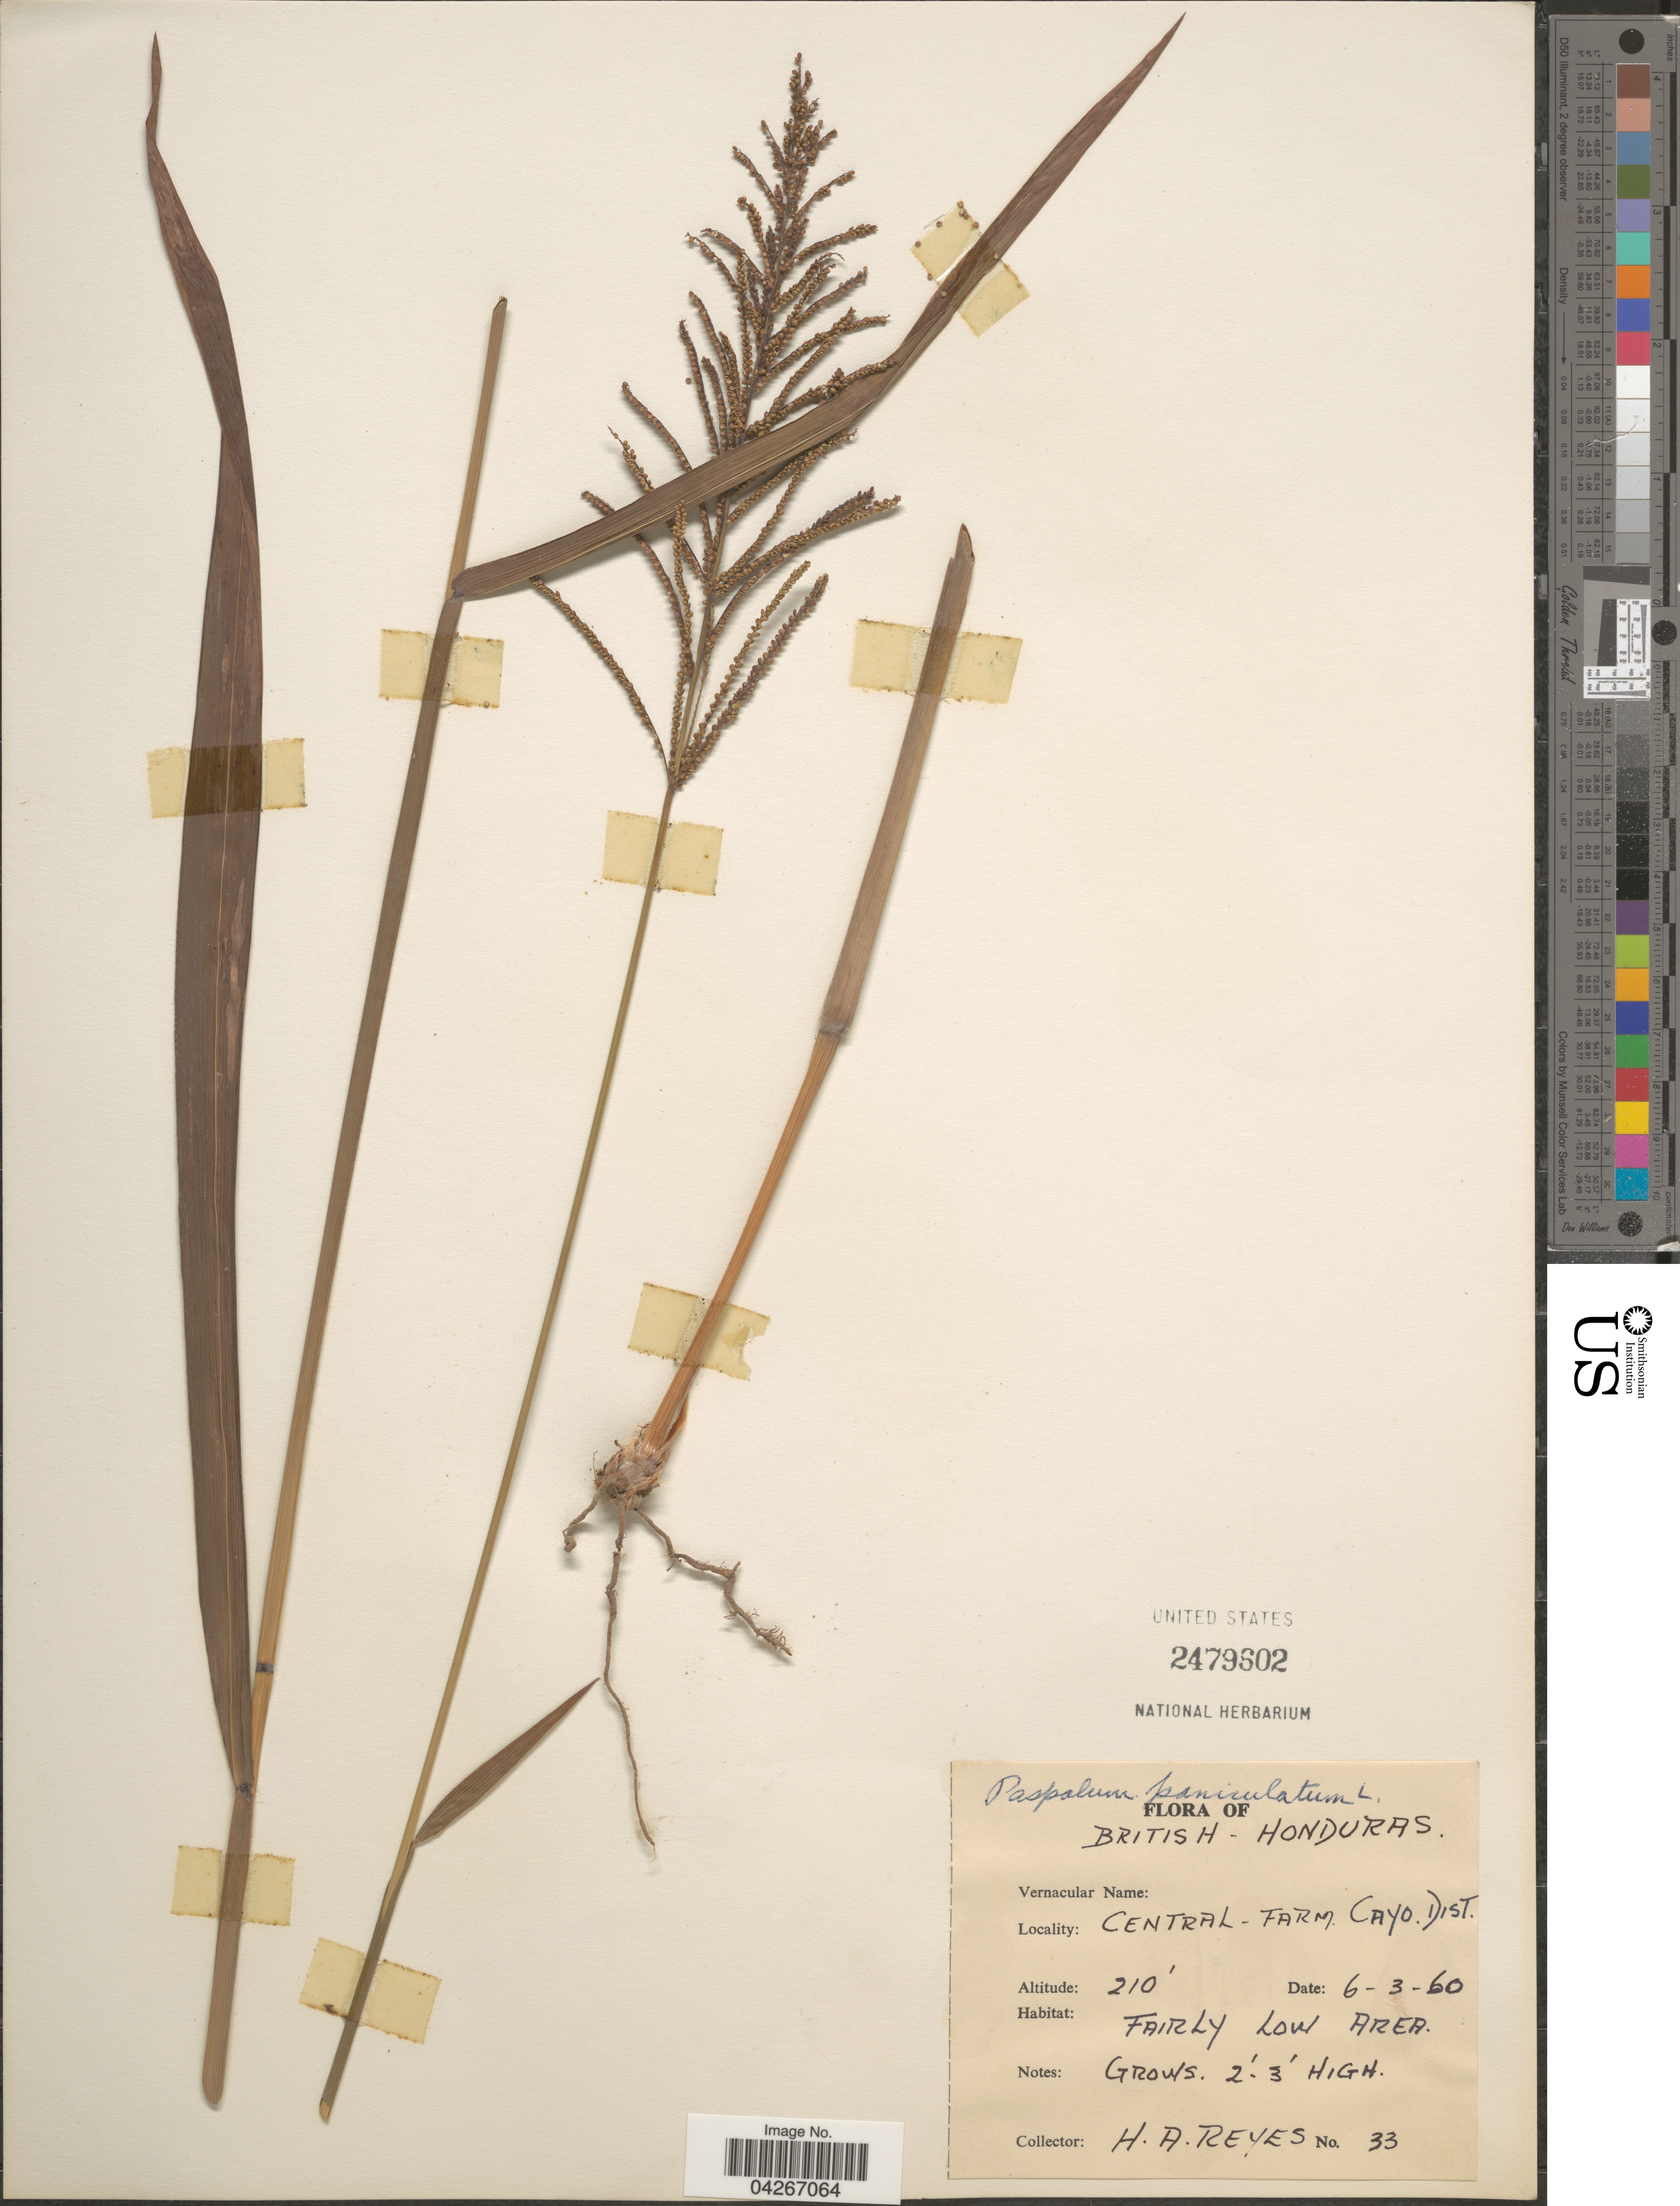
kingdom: Plantae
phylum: Tracheophyta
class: Liliopsida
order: Poales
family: Poaceae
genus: Paspalum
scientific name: Paspalum paniculatum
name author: L.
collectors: H. Reyes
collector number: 33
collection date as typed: Transcribed d/m/y: 6/3/60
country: Belize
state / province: Cayo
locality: British - Honduras. Central - Farm. Cayo Dist.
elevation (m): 64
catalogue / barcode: US 2479602